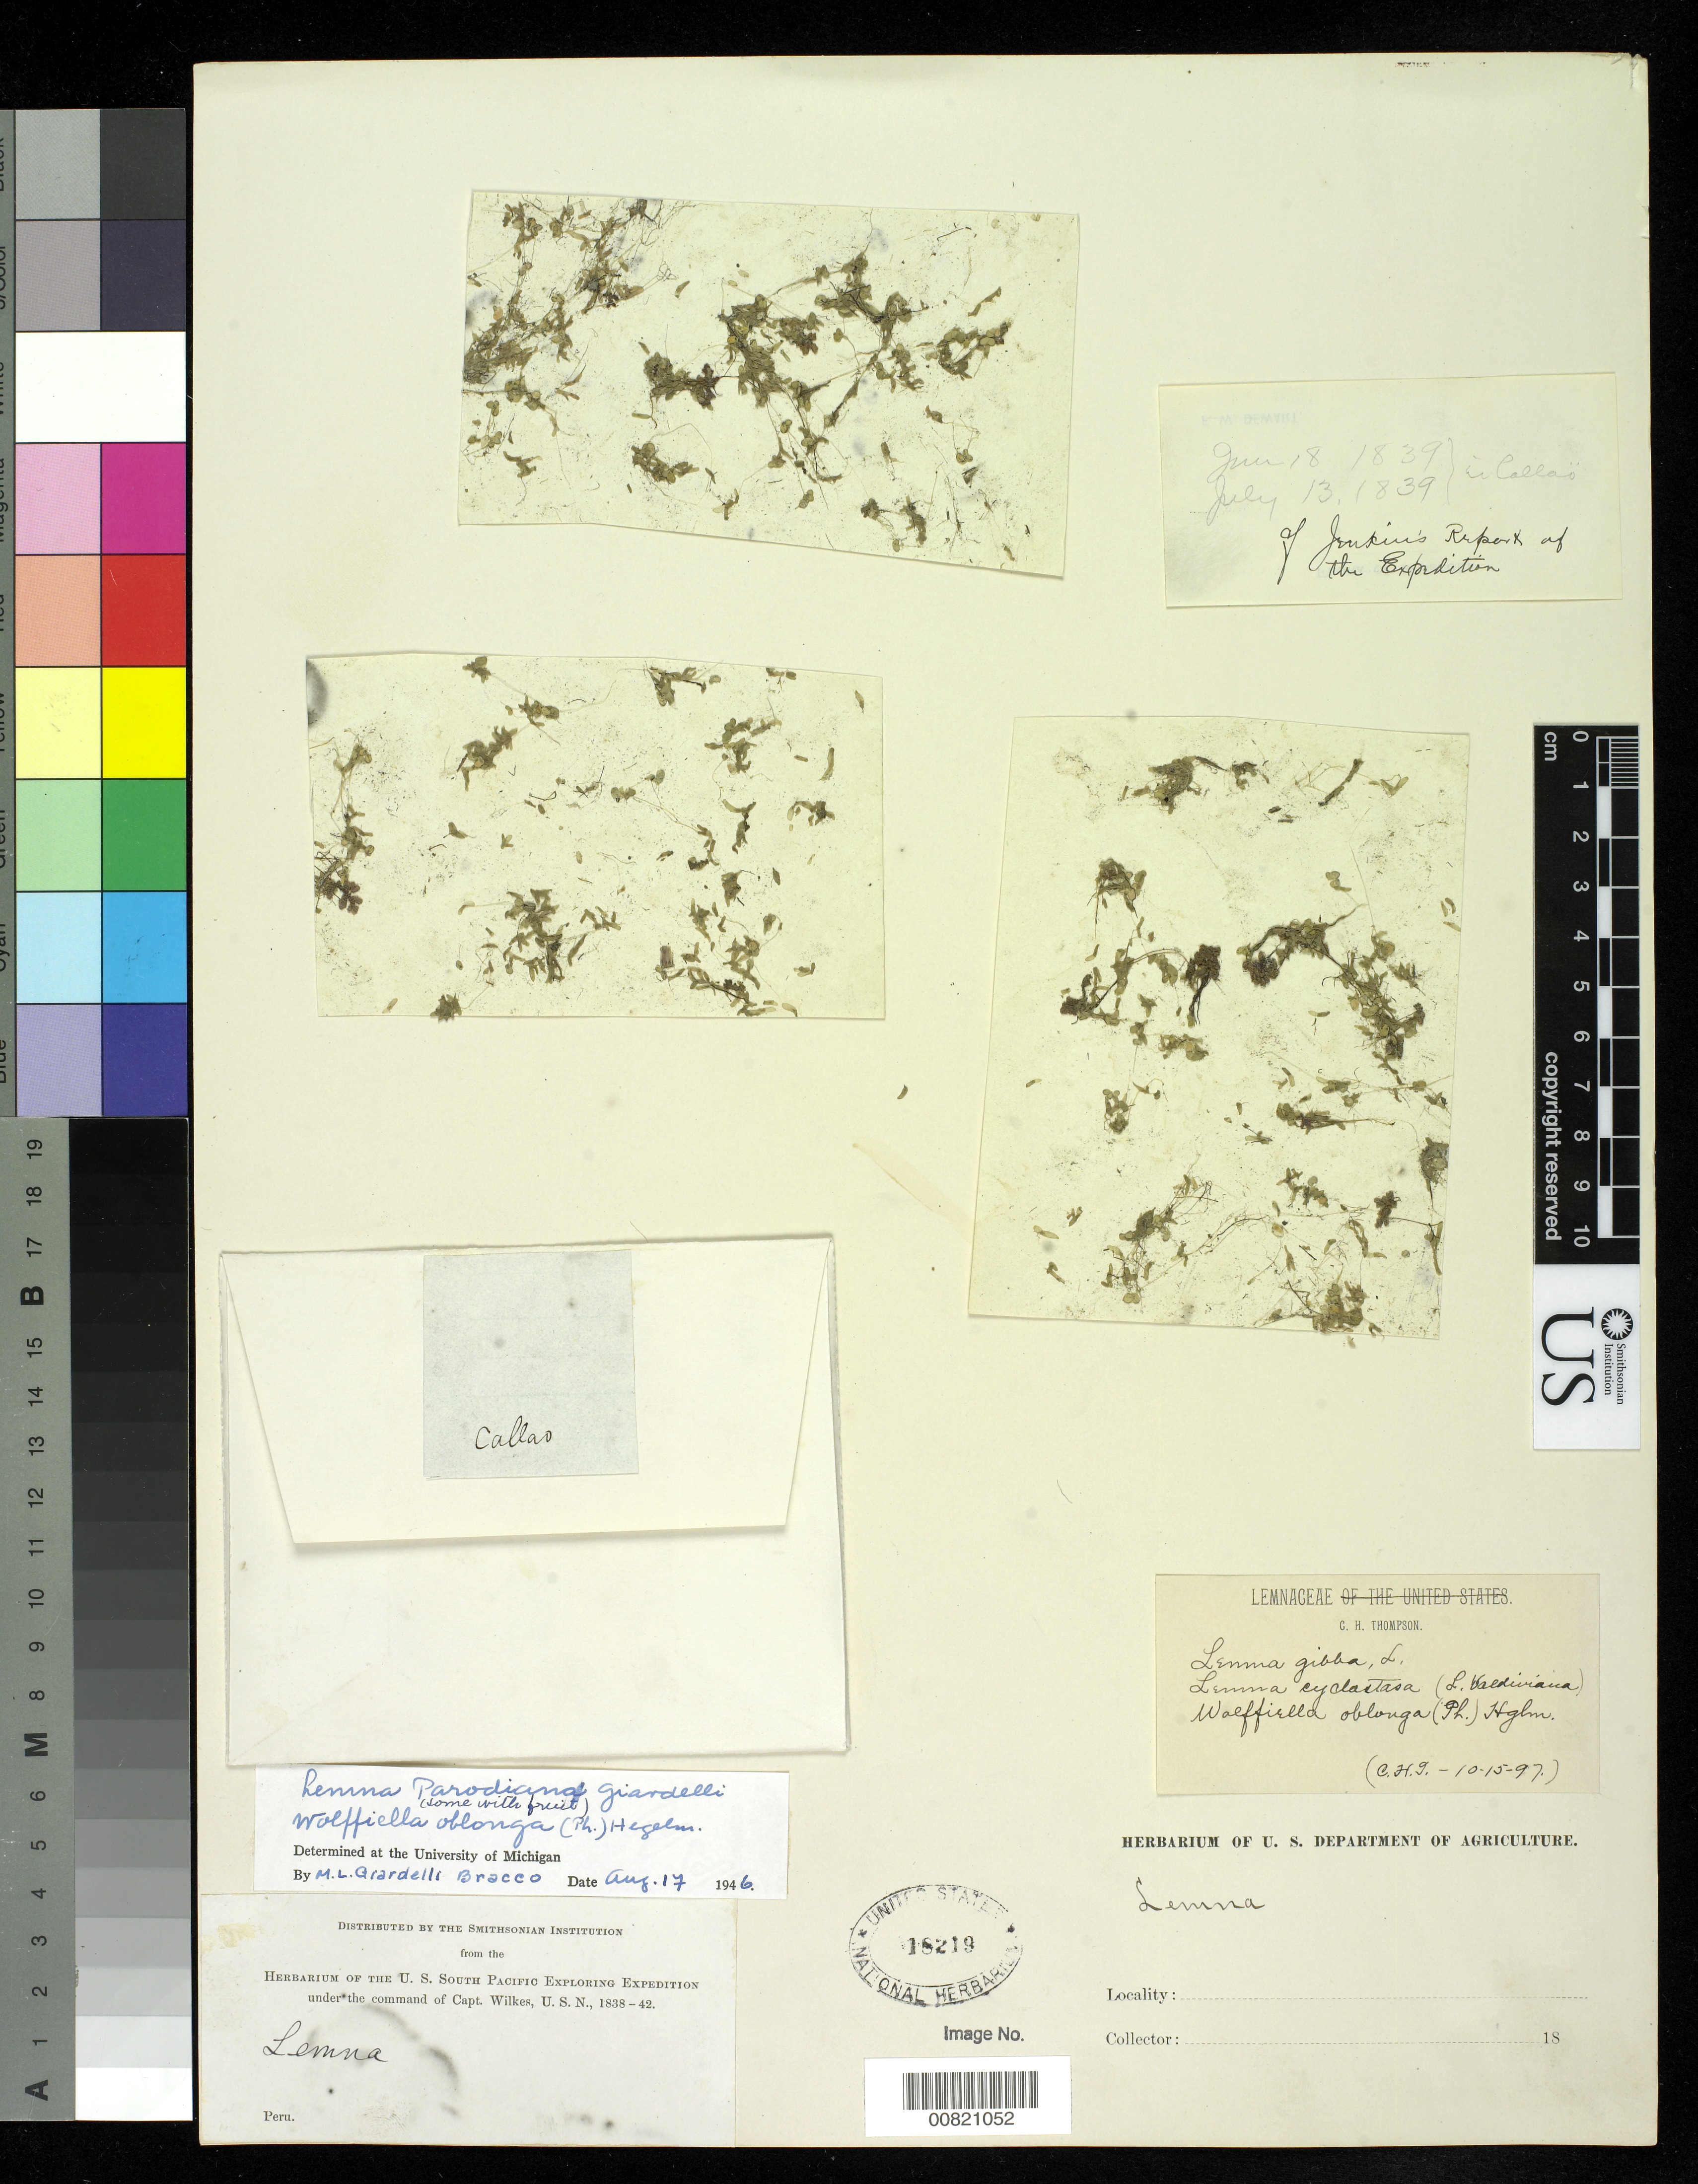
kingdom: Plantae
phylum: Tracheophyta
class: Liliopsida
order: Alismatales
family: Araceae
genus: Wolffiella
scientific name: Wolffiella oblonga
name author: (Phil.) Hegelm.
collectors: Wilkes Explor. Exped.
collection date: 1838/1842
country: Peru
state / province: Callao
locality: Peru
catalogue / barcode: US 18219